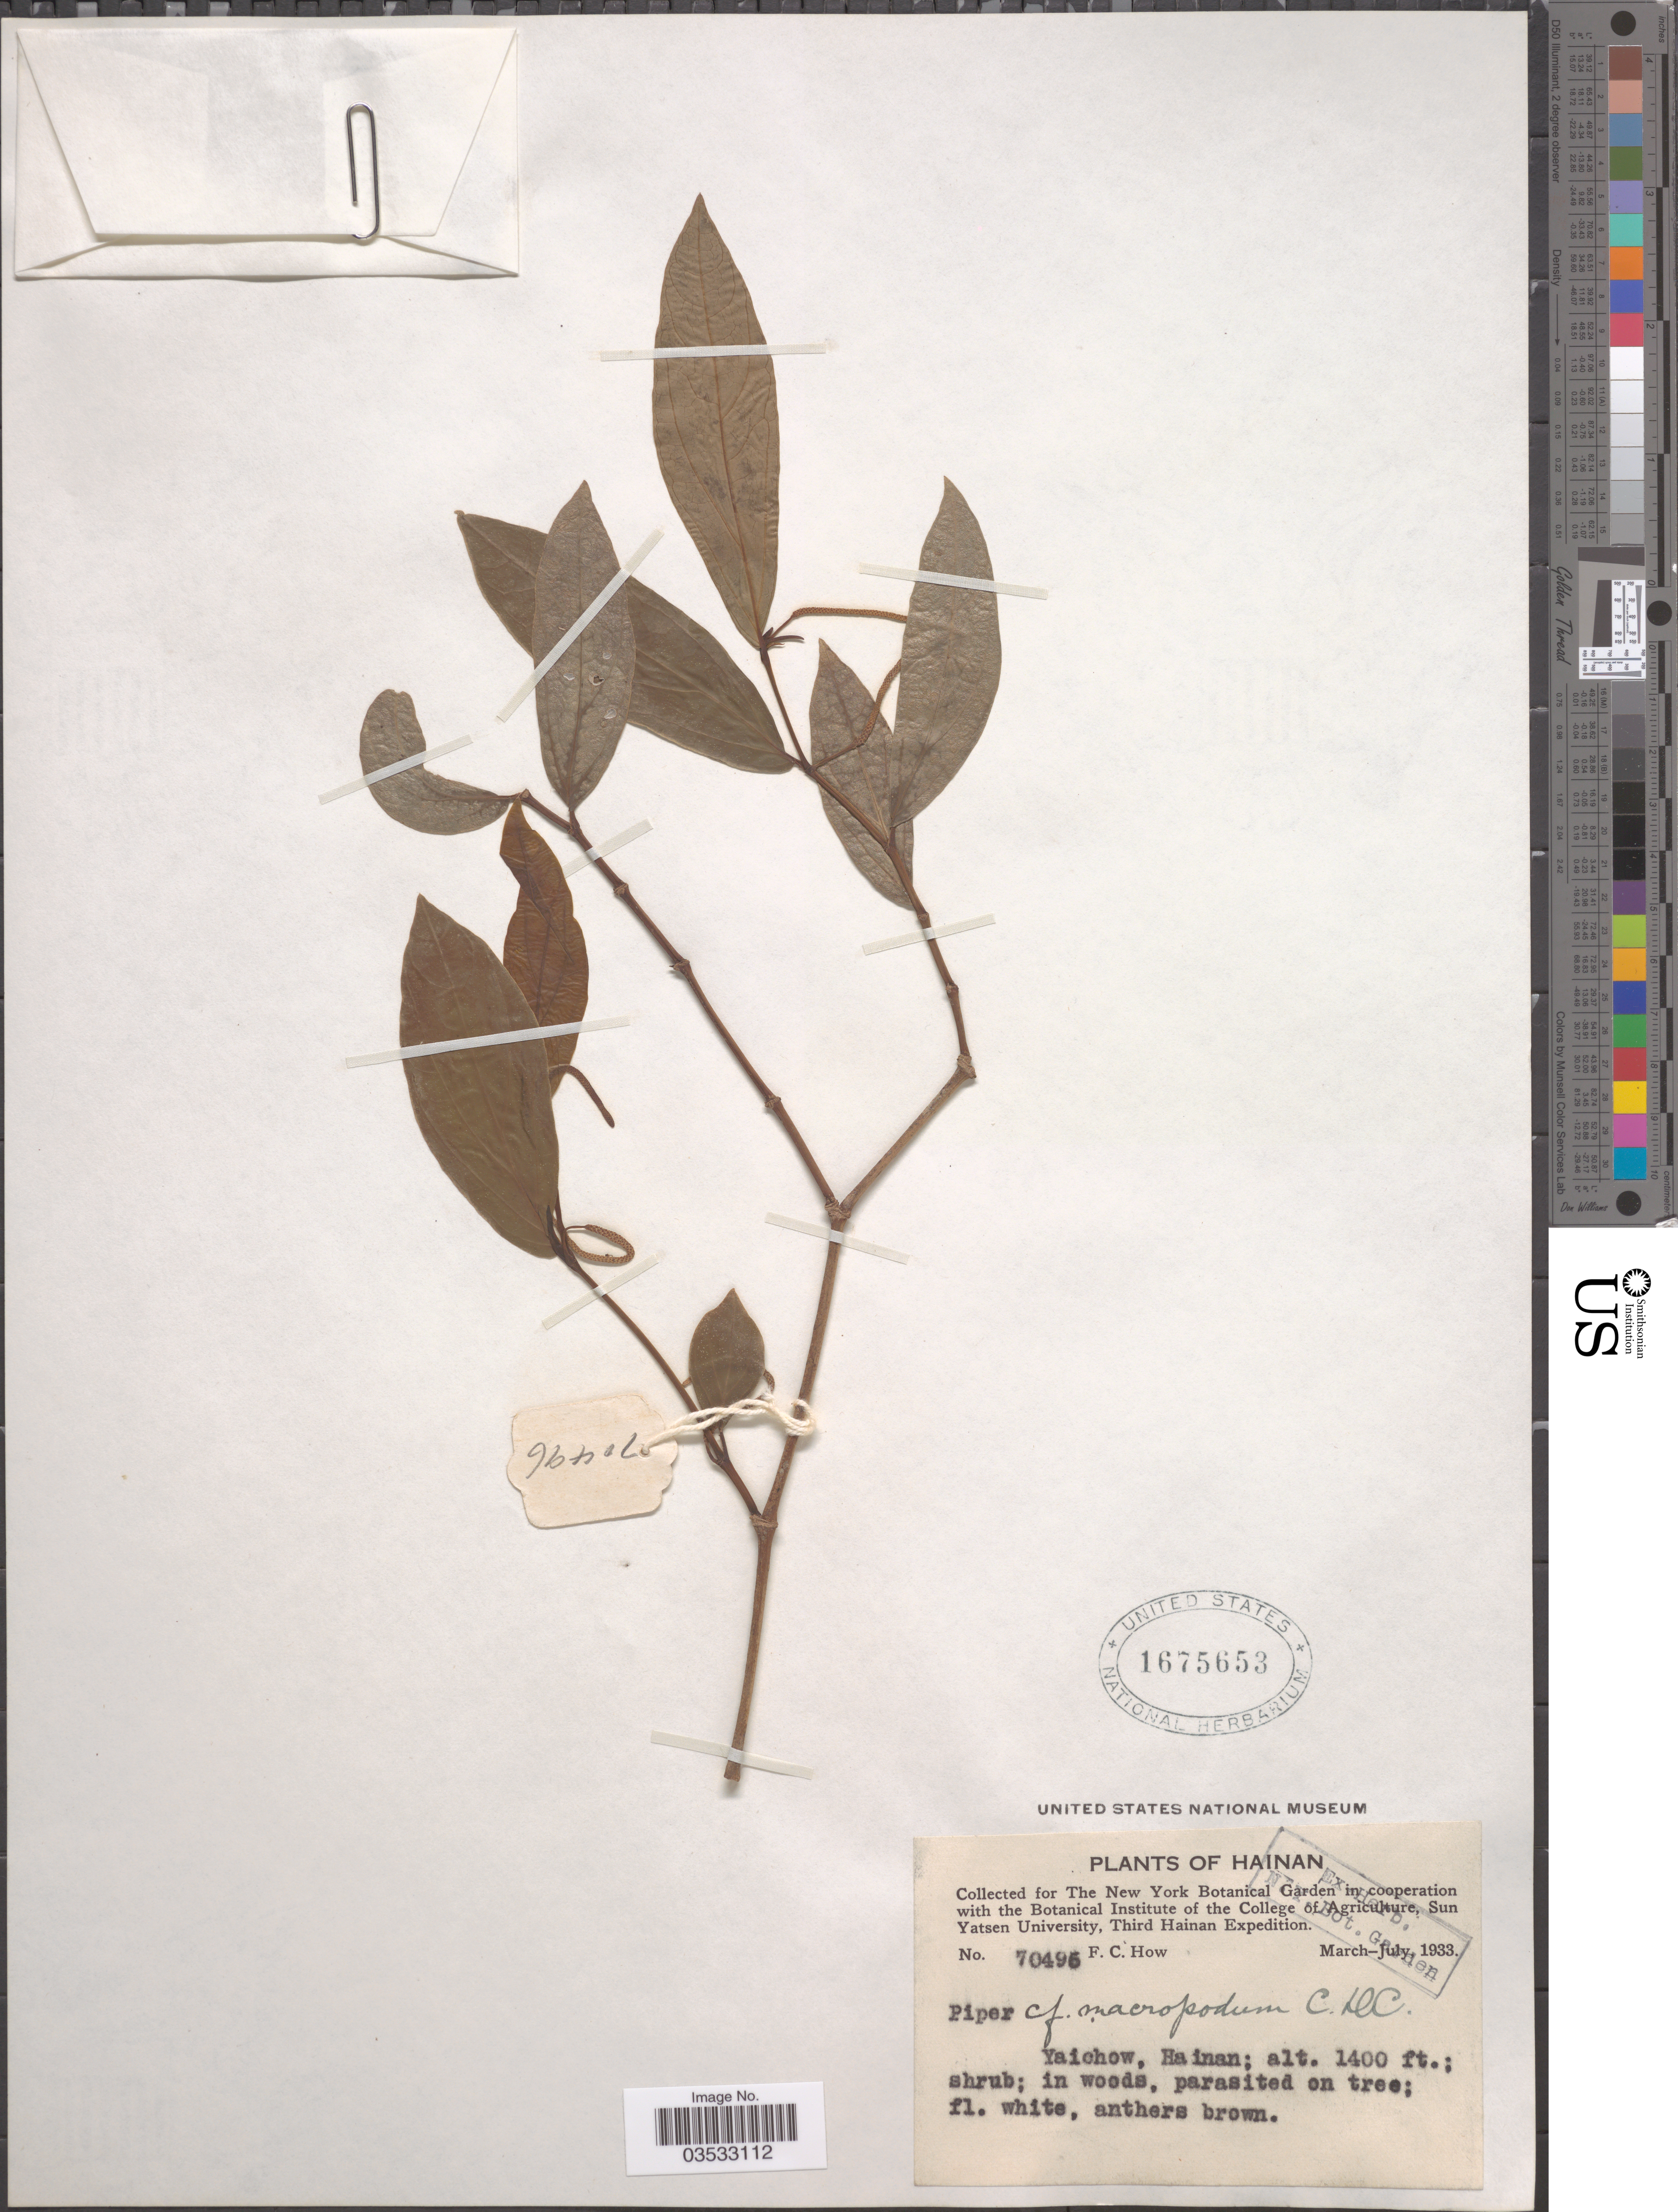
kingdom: Plantae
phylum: Tracheophyta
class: Magnoliopsida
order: Piperales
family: Piperaceae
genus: Piper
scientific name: Piper macropodum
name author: C. DC.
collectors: F. C. How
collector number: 70496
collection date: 1933-03/1933-07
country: China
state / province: Hainan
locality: Yaichow.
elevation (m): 427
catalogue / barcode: US 1675653